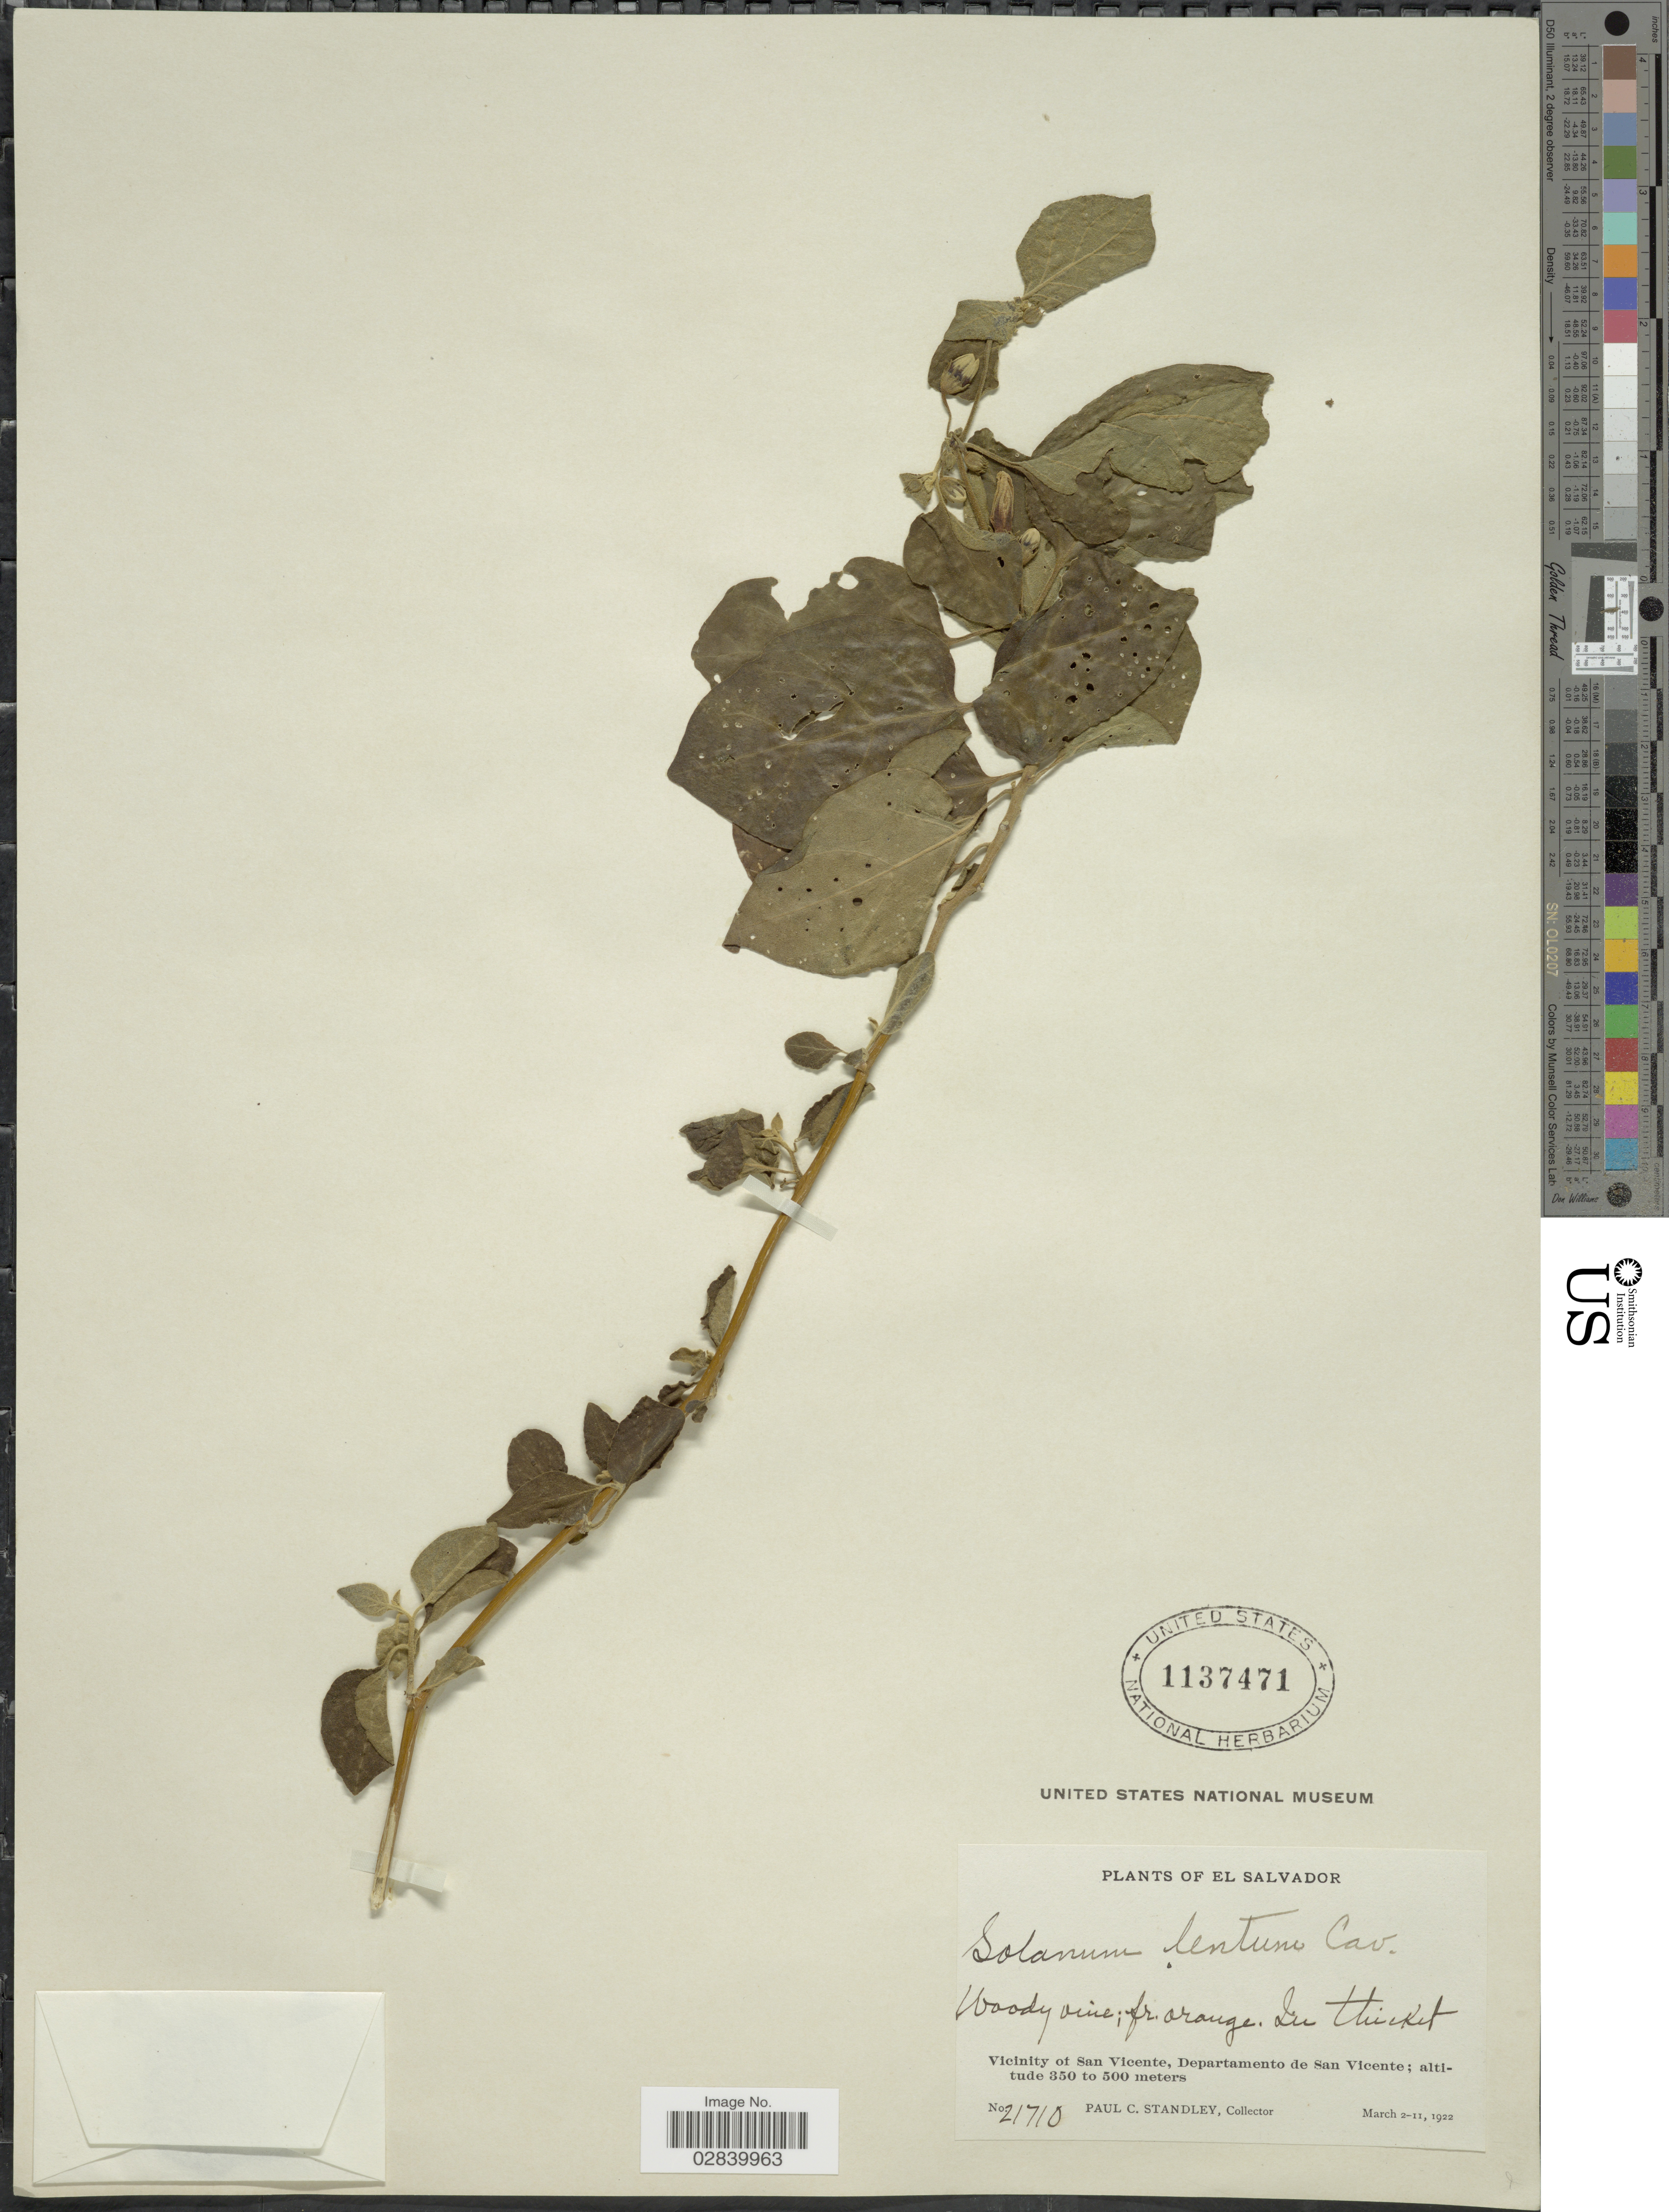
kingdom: Plantae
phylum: Tracheophyta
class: Magnoliopsida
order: Solanales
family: Solanaceae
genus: Lycianthes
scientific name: Lycianthes lenta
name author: (Cav.) Bitter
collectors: P. C. Standley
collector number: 21710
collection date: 1922-03-02/1922-03-11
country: El Salvador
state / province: San Vincente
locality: Vicinity of San Vicente, Departamento de San Vicente.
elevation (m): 350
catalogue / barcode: US 1137471